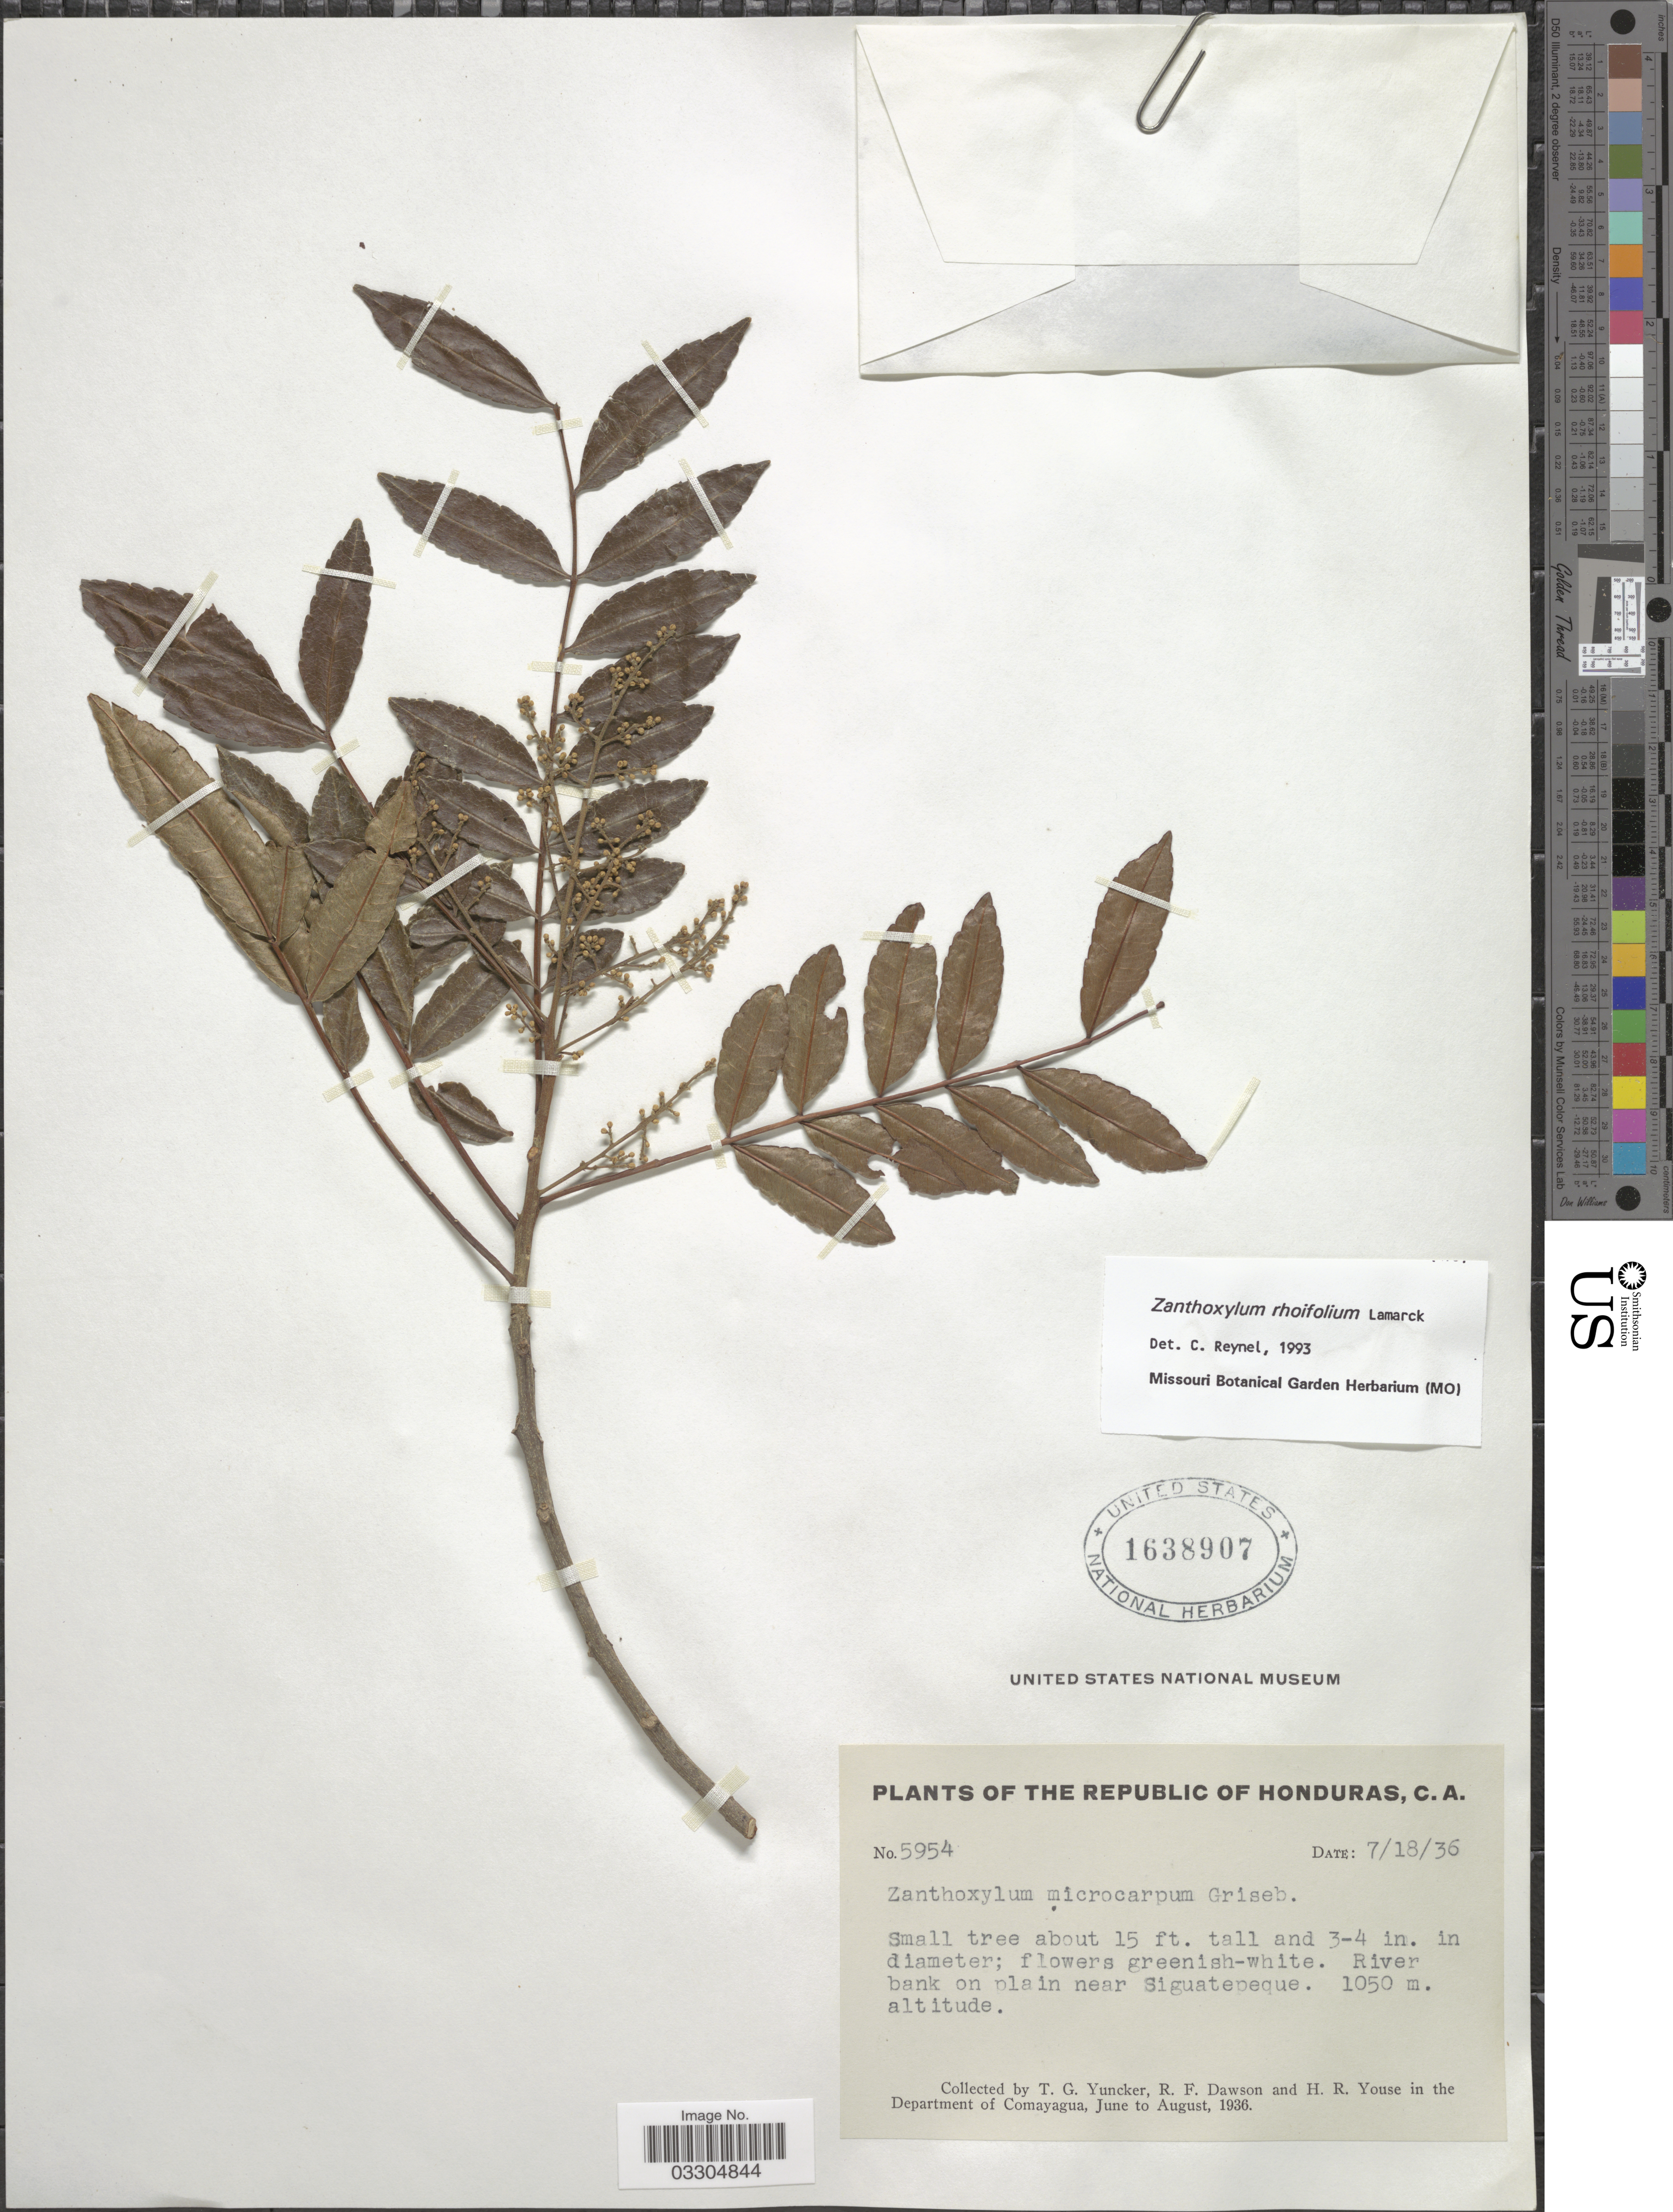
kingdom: Plantae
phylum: Tracheophyta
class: Magnoliopsida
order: Sapindales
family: Rutaceae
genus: Zanthoxylum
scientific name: Zanthoxylum rhoifolium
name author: Lam.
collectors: T. G. Yuncker, R. F. Dawson & H. Youse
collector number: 5954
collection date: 1936-07-18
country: Honduras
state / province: Comayagua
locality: River bank on plain near Siguatepeque. Department of Comayagua.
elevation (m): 1050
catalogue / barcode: US 1638907